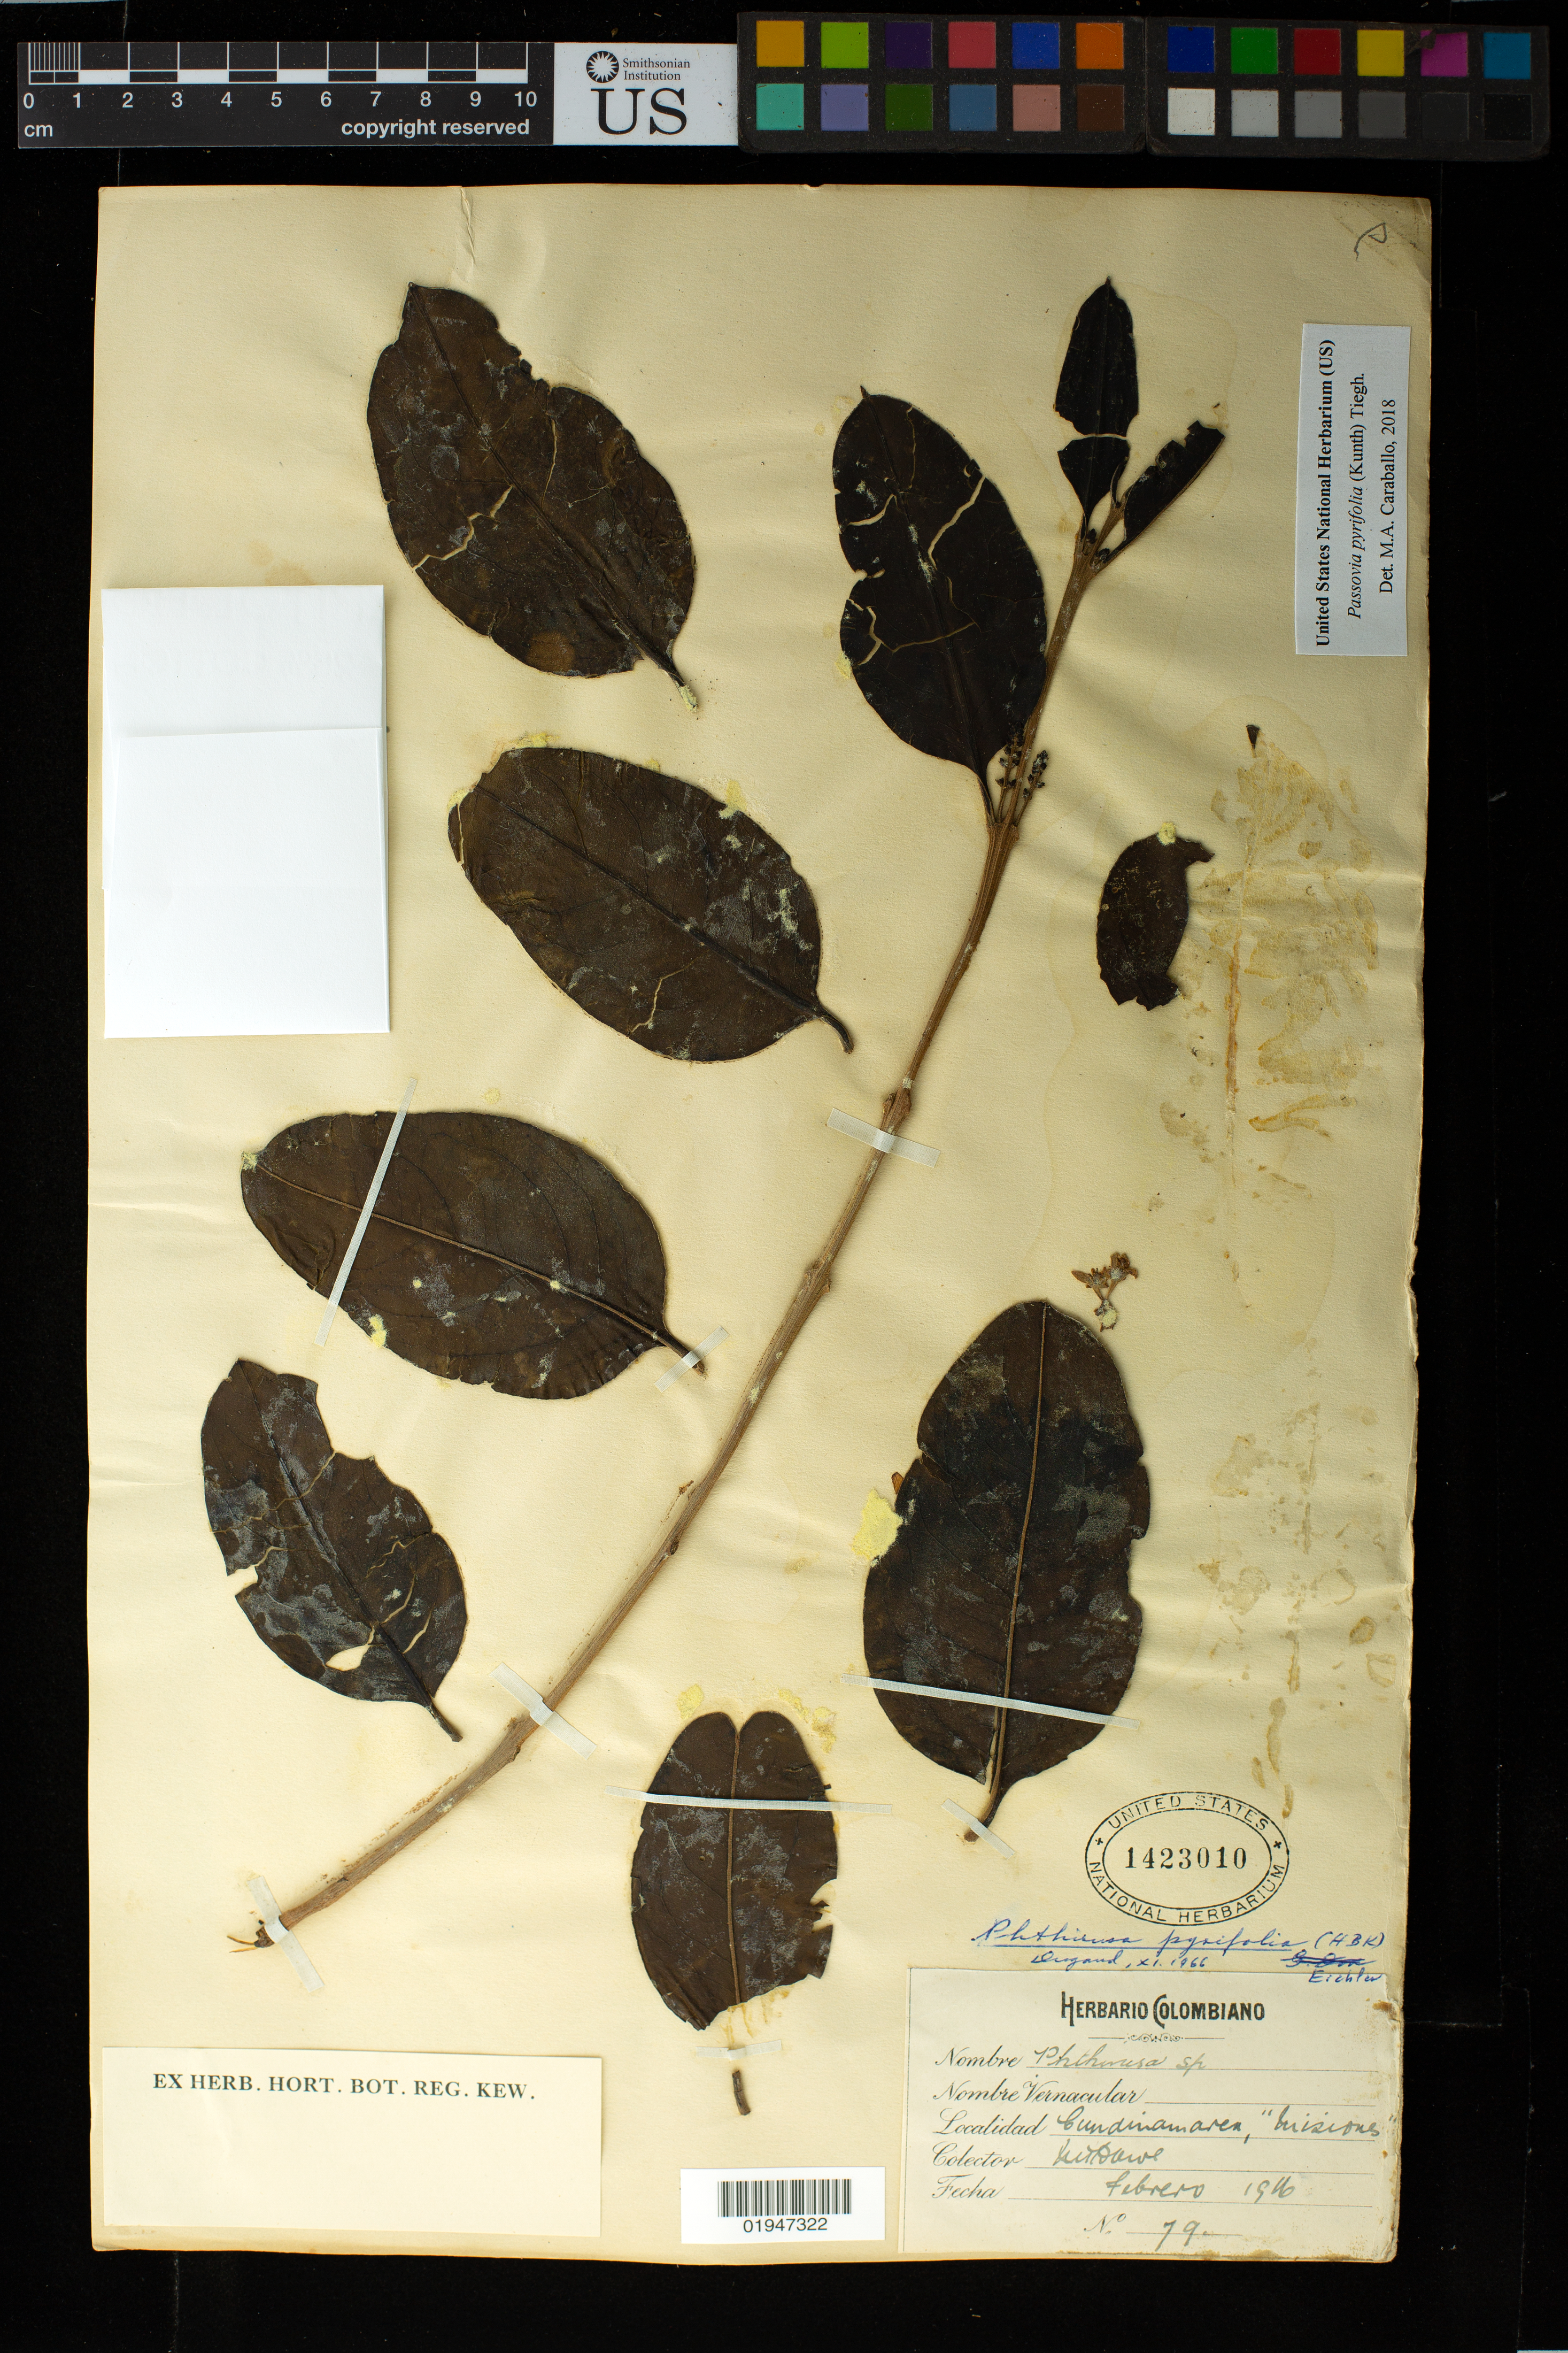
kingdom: Plantae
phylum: Tracheophyta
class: Magnoliopsida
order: Santalales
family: Loranthaceae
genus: Passovia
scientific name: Passovia pyrifolia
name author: (Kunth) Tiegh.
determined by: Caraballo-Ortiz, Marcos A., (MISS), University of Mississippi (UNITED STATES)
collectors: M. T. Dawe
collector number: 79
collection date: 1916-02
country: Colombia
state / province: Cundinamarca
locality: Cundinamarca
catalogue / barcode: US 1423010